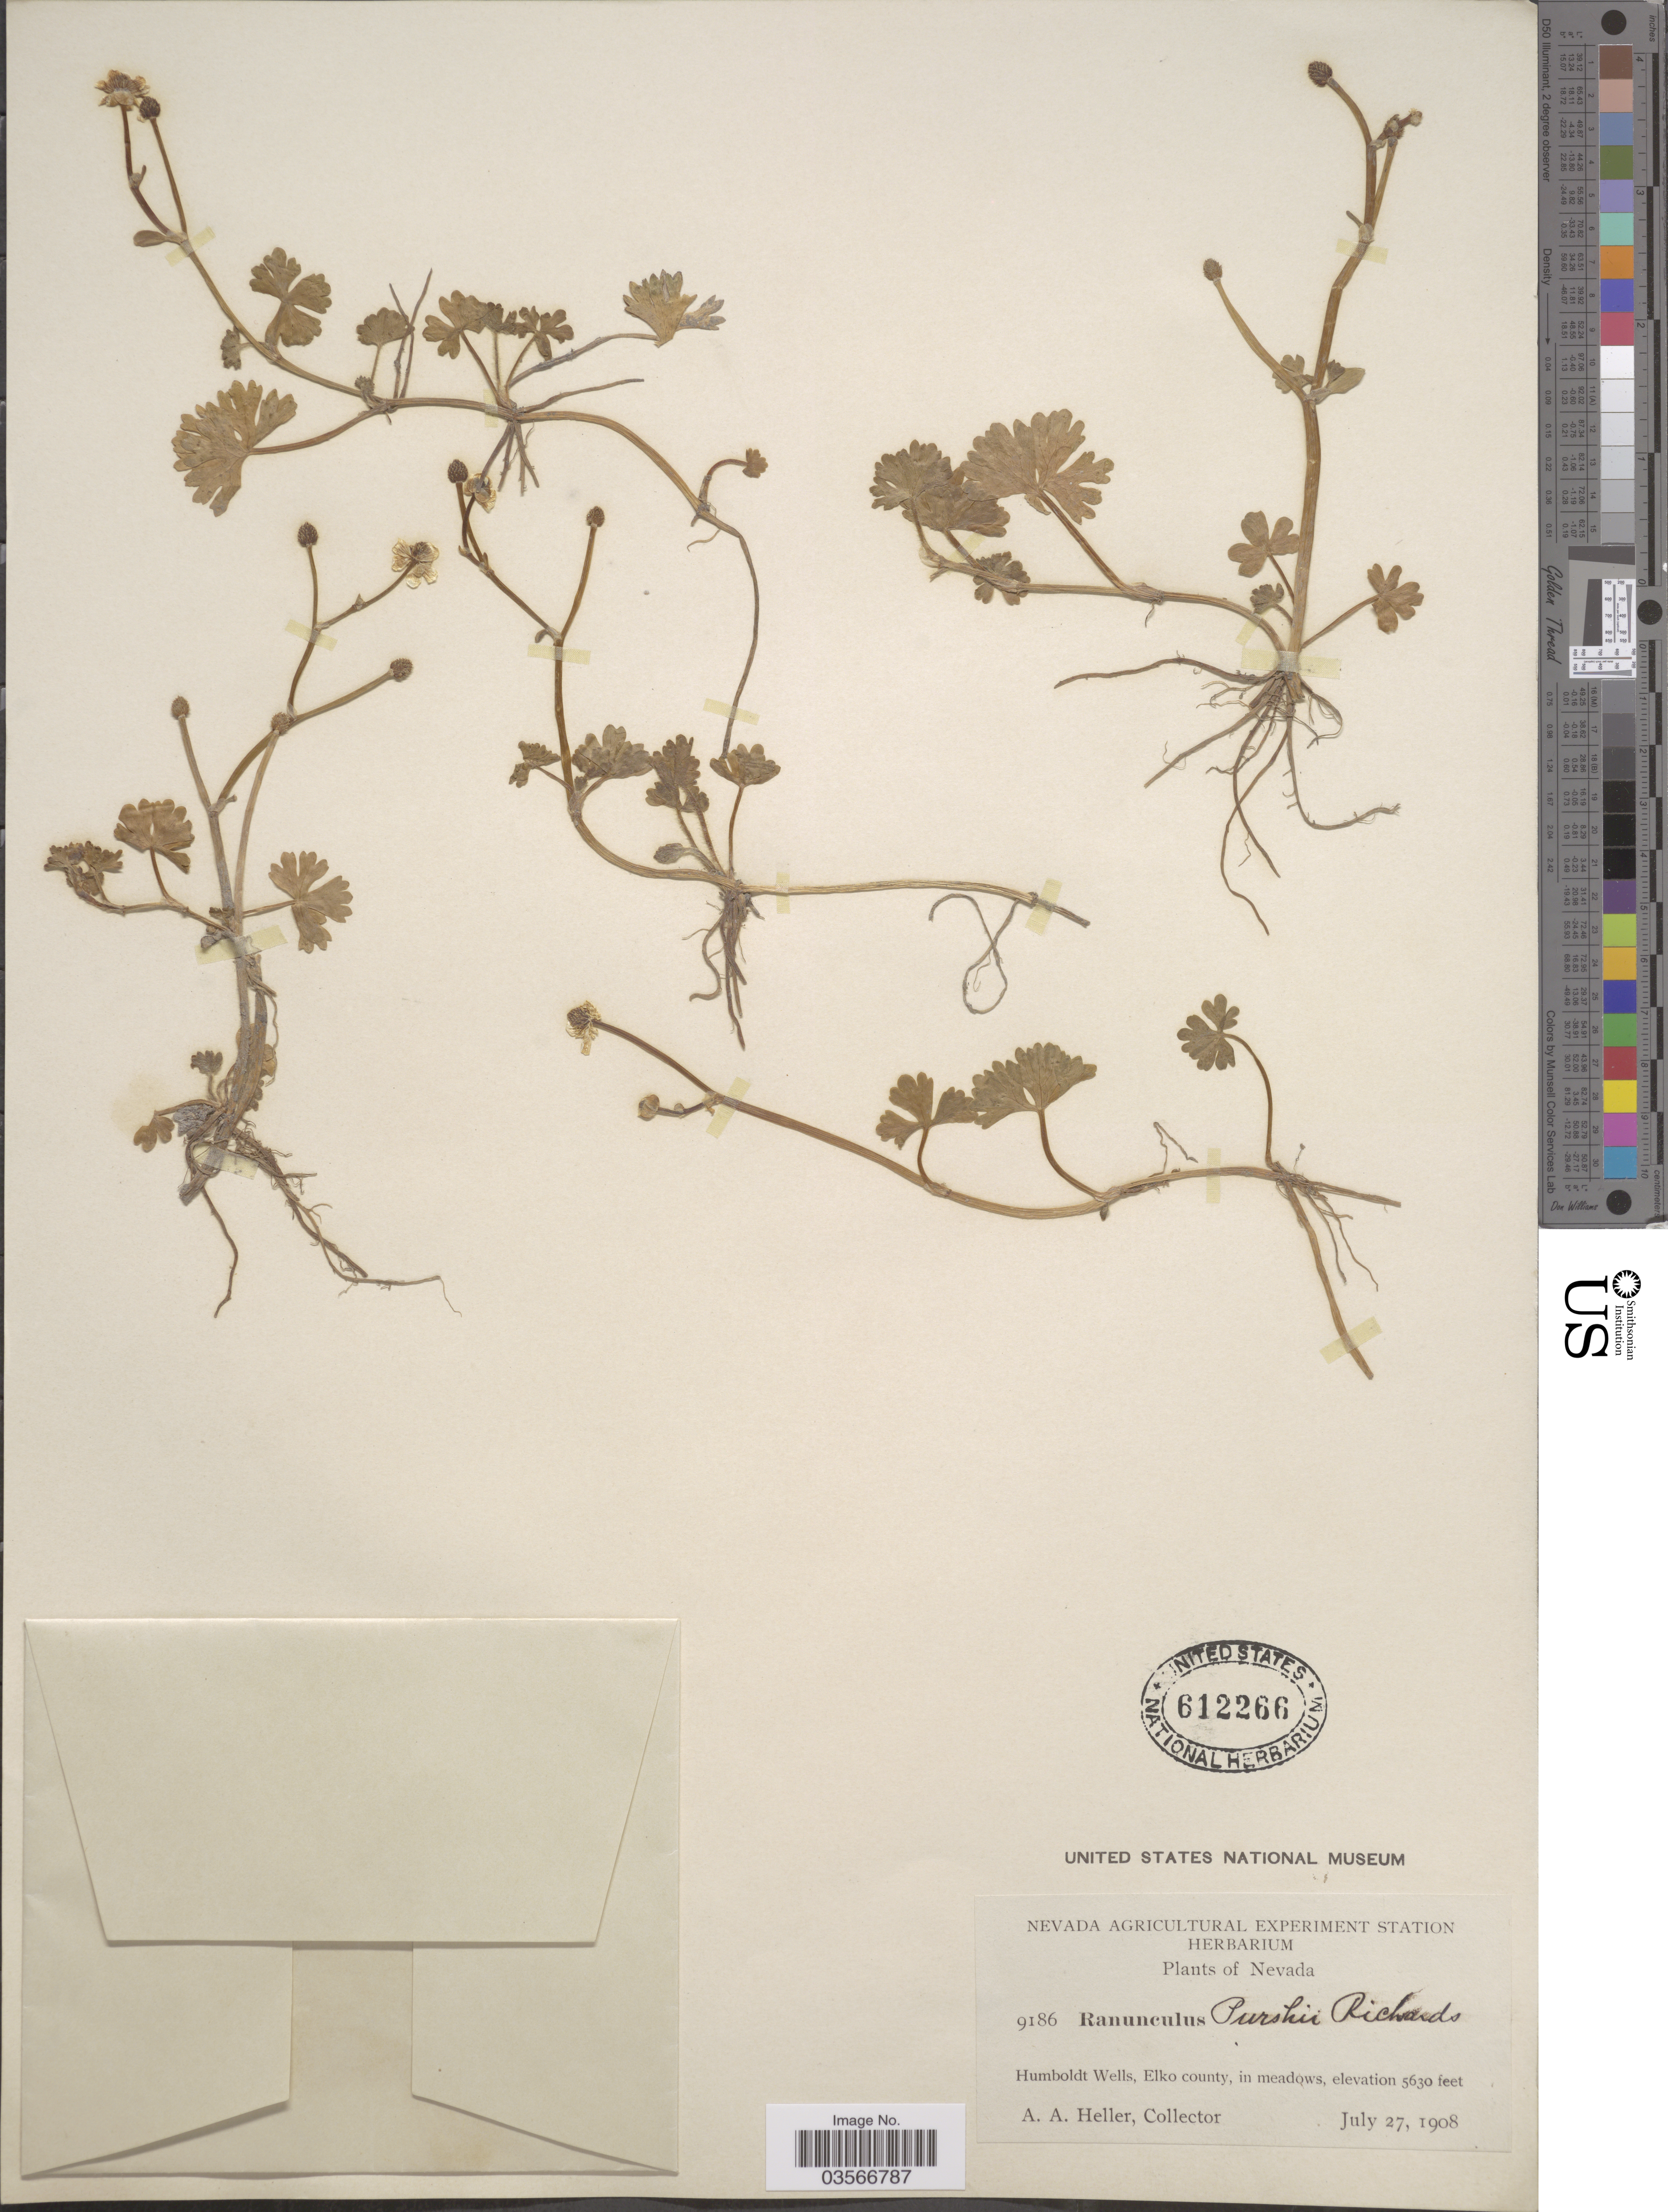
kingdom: Plantae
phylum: Tracheophyta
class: Magnoliopsida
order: Ranunculales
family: Ranunculaceae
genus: Ranunculus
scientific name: Ranunculus gmelinii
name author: DC.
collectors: A. A. Heller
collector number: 9186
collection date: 1908-07-27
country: United States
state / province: Nevada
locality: Humboldt Wells, Elko county, in meadows.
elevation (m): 1716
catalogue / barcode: US 612266